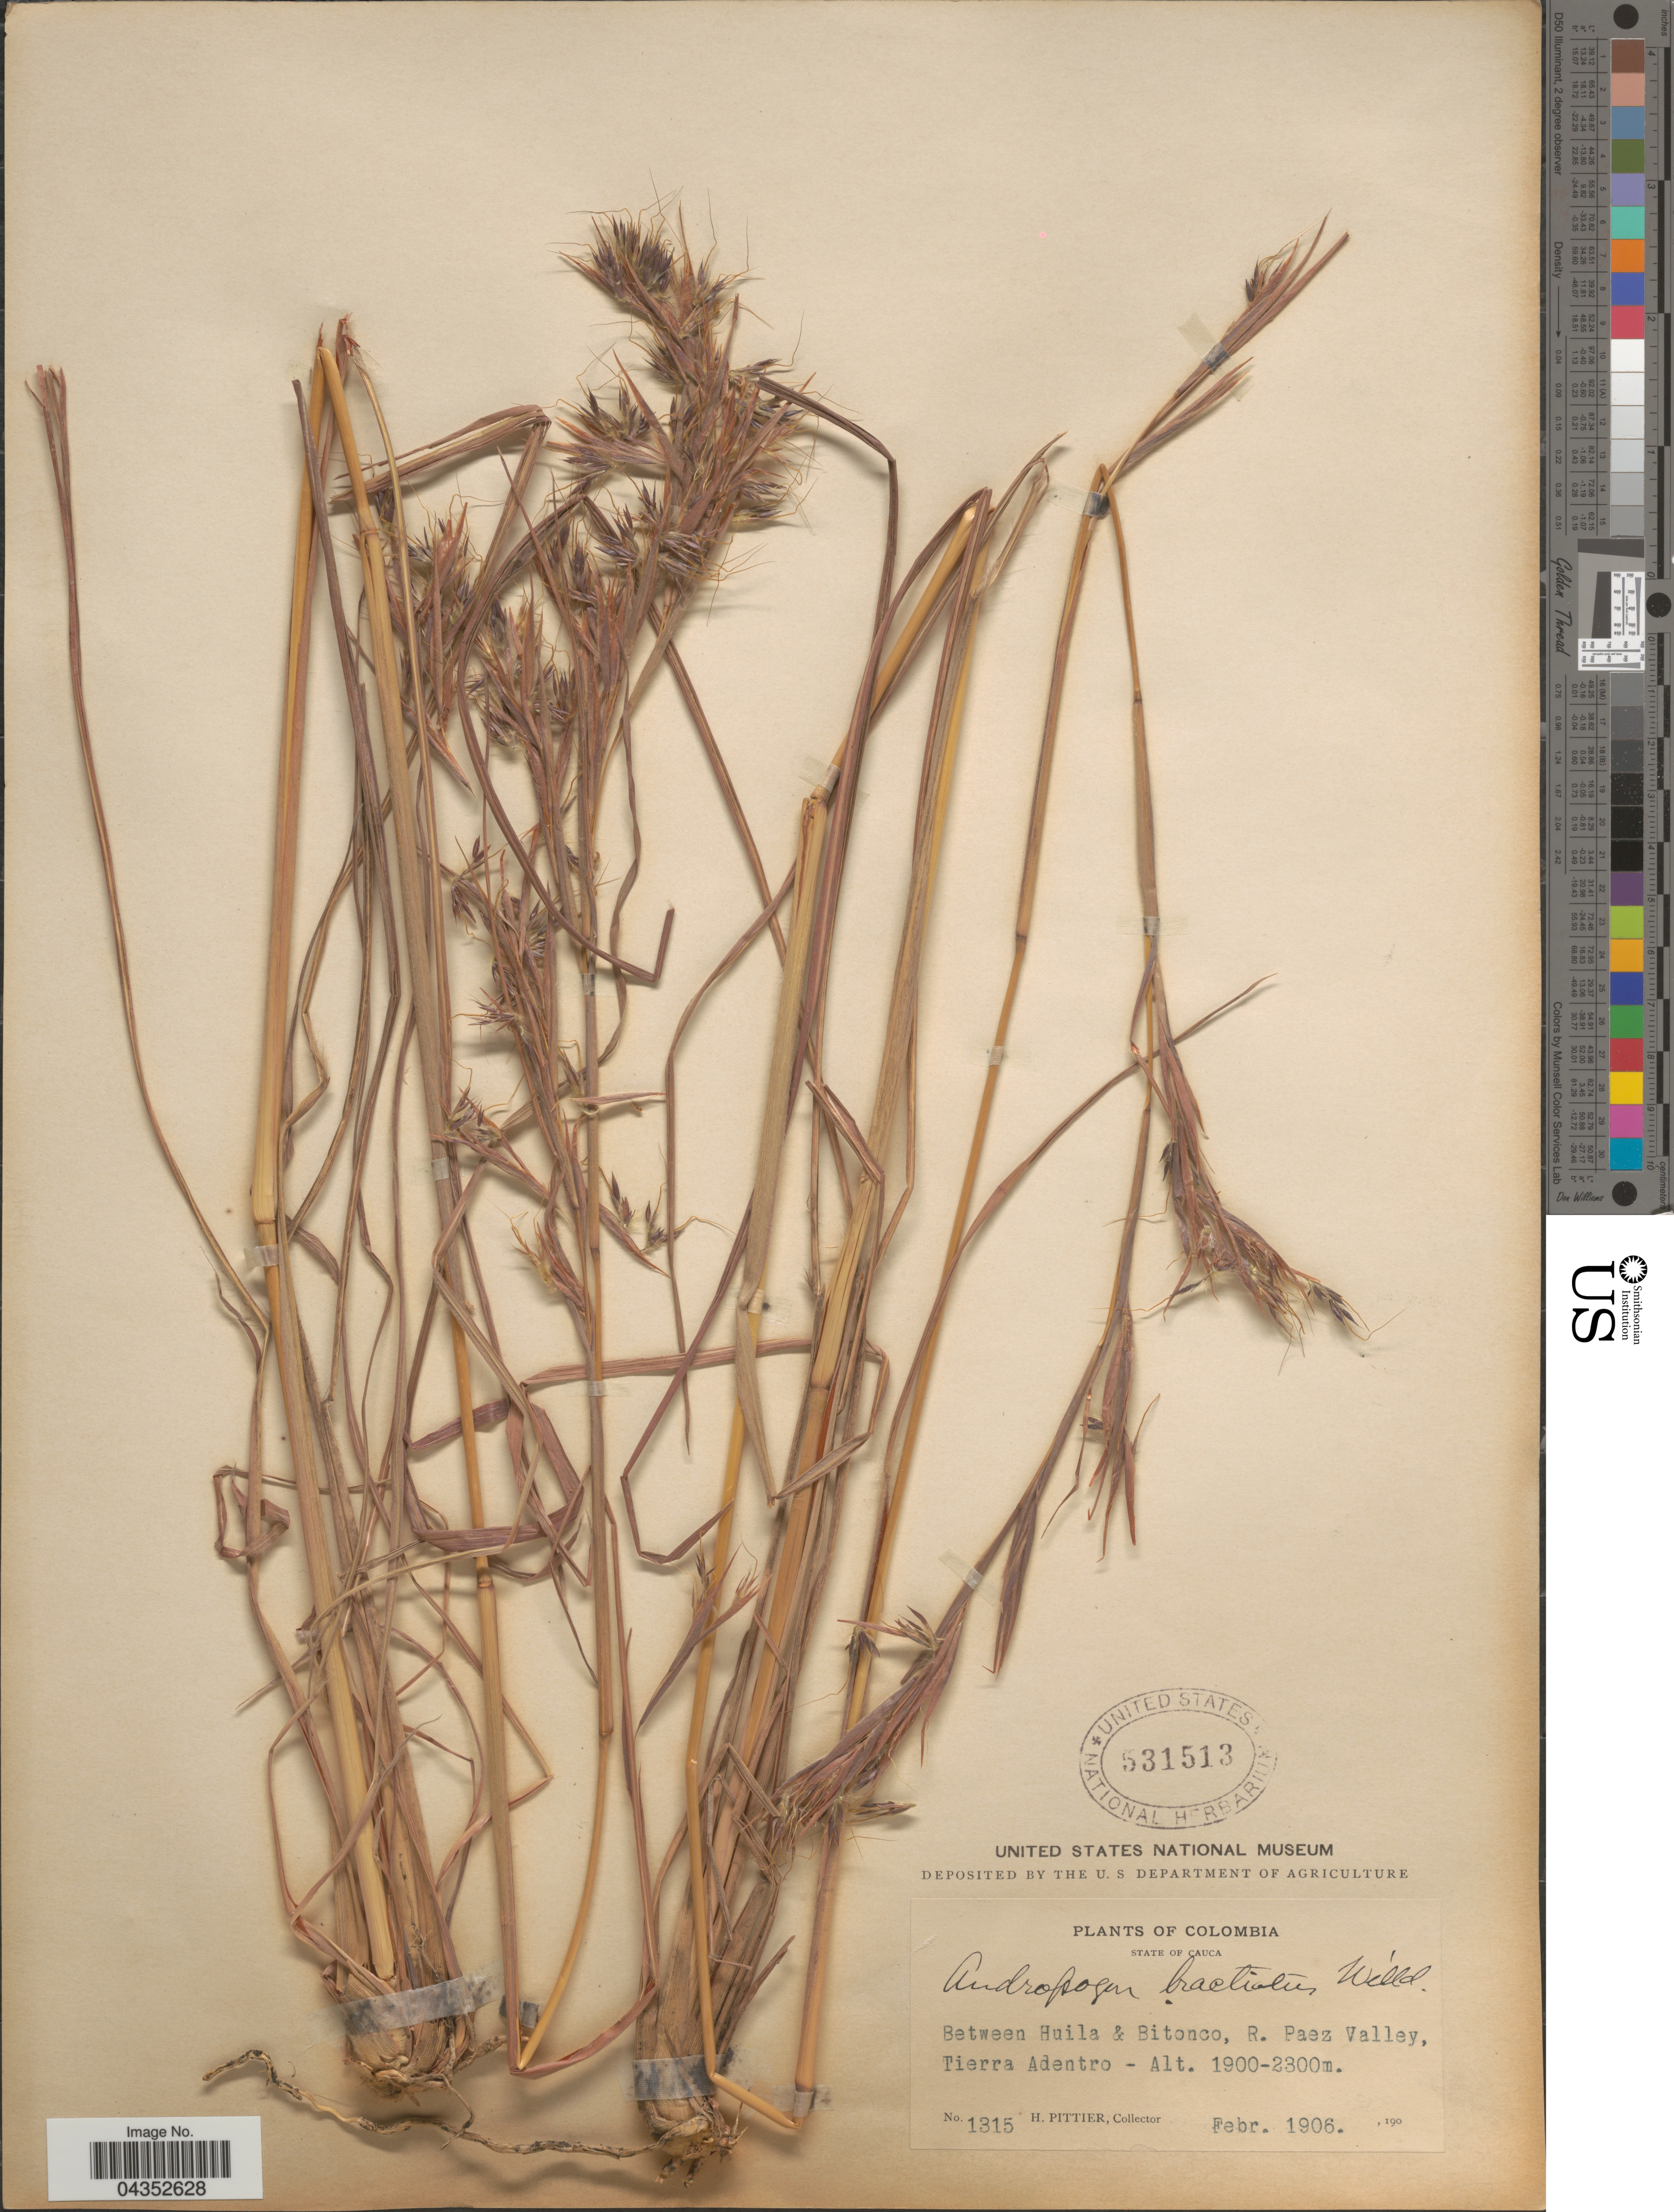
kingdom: Plantae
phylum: Tracheophyta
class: Liliopsida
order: Poales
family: Poaceae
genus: Hyparrhenia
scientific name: Hyparrhenia bracteata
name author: (Humb. & Bonpl.) Stapf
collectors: H. F. Pittier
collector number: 1315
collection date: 1906-02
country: Colombia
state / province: Cauca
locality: Between Huila & Bitonco, R. Paez Valley, Tierra Adentro.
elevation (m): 1900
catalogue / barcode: US 531513